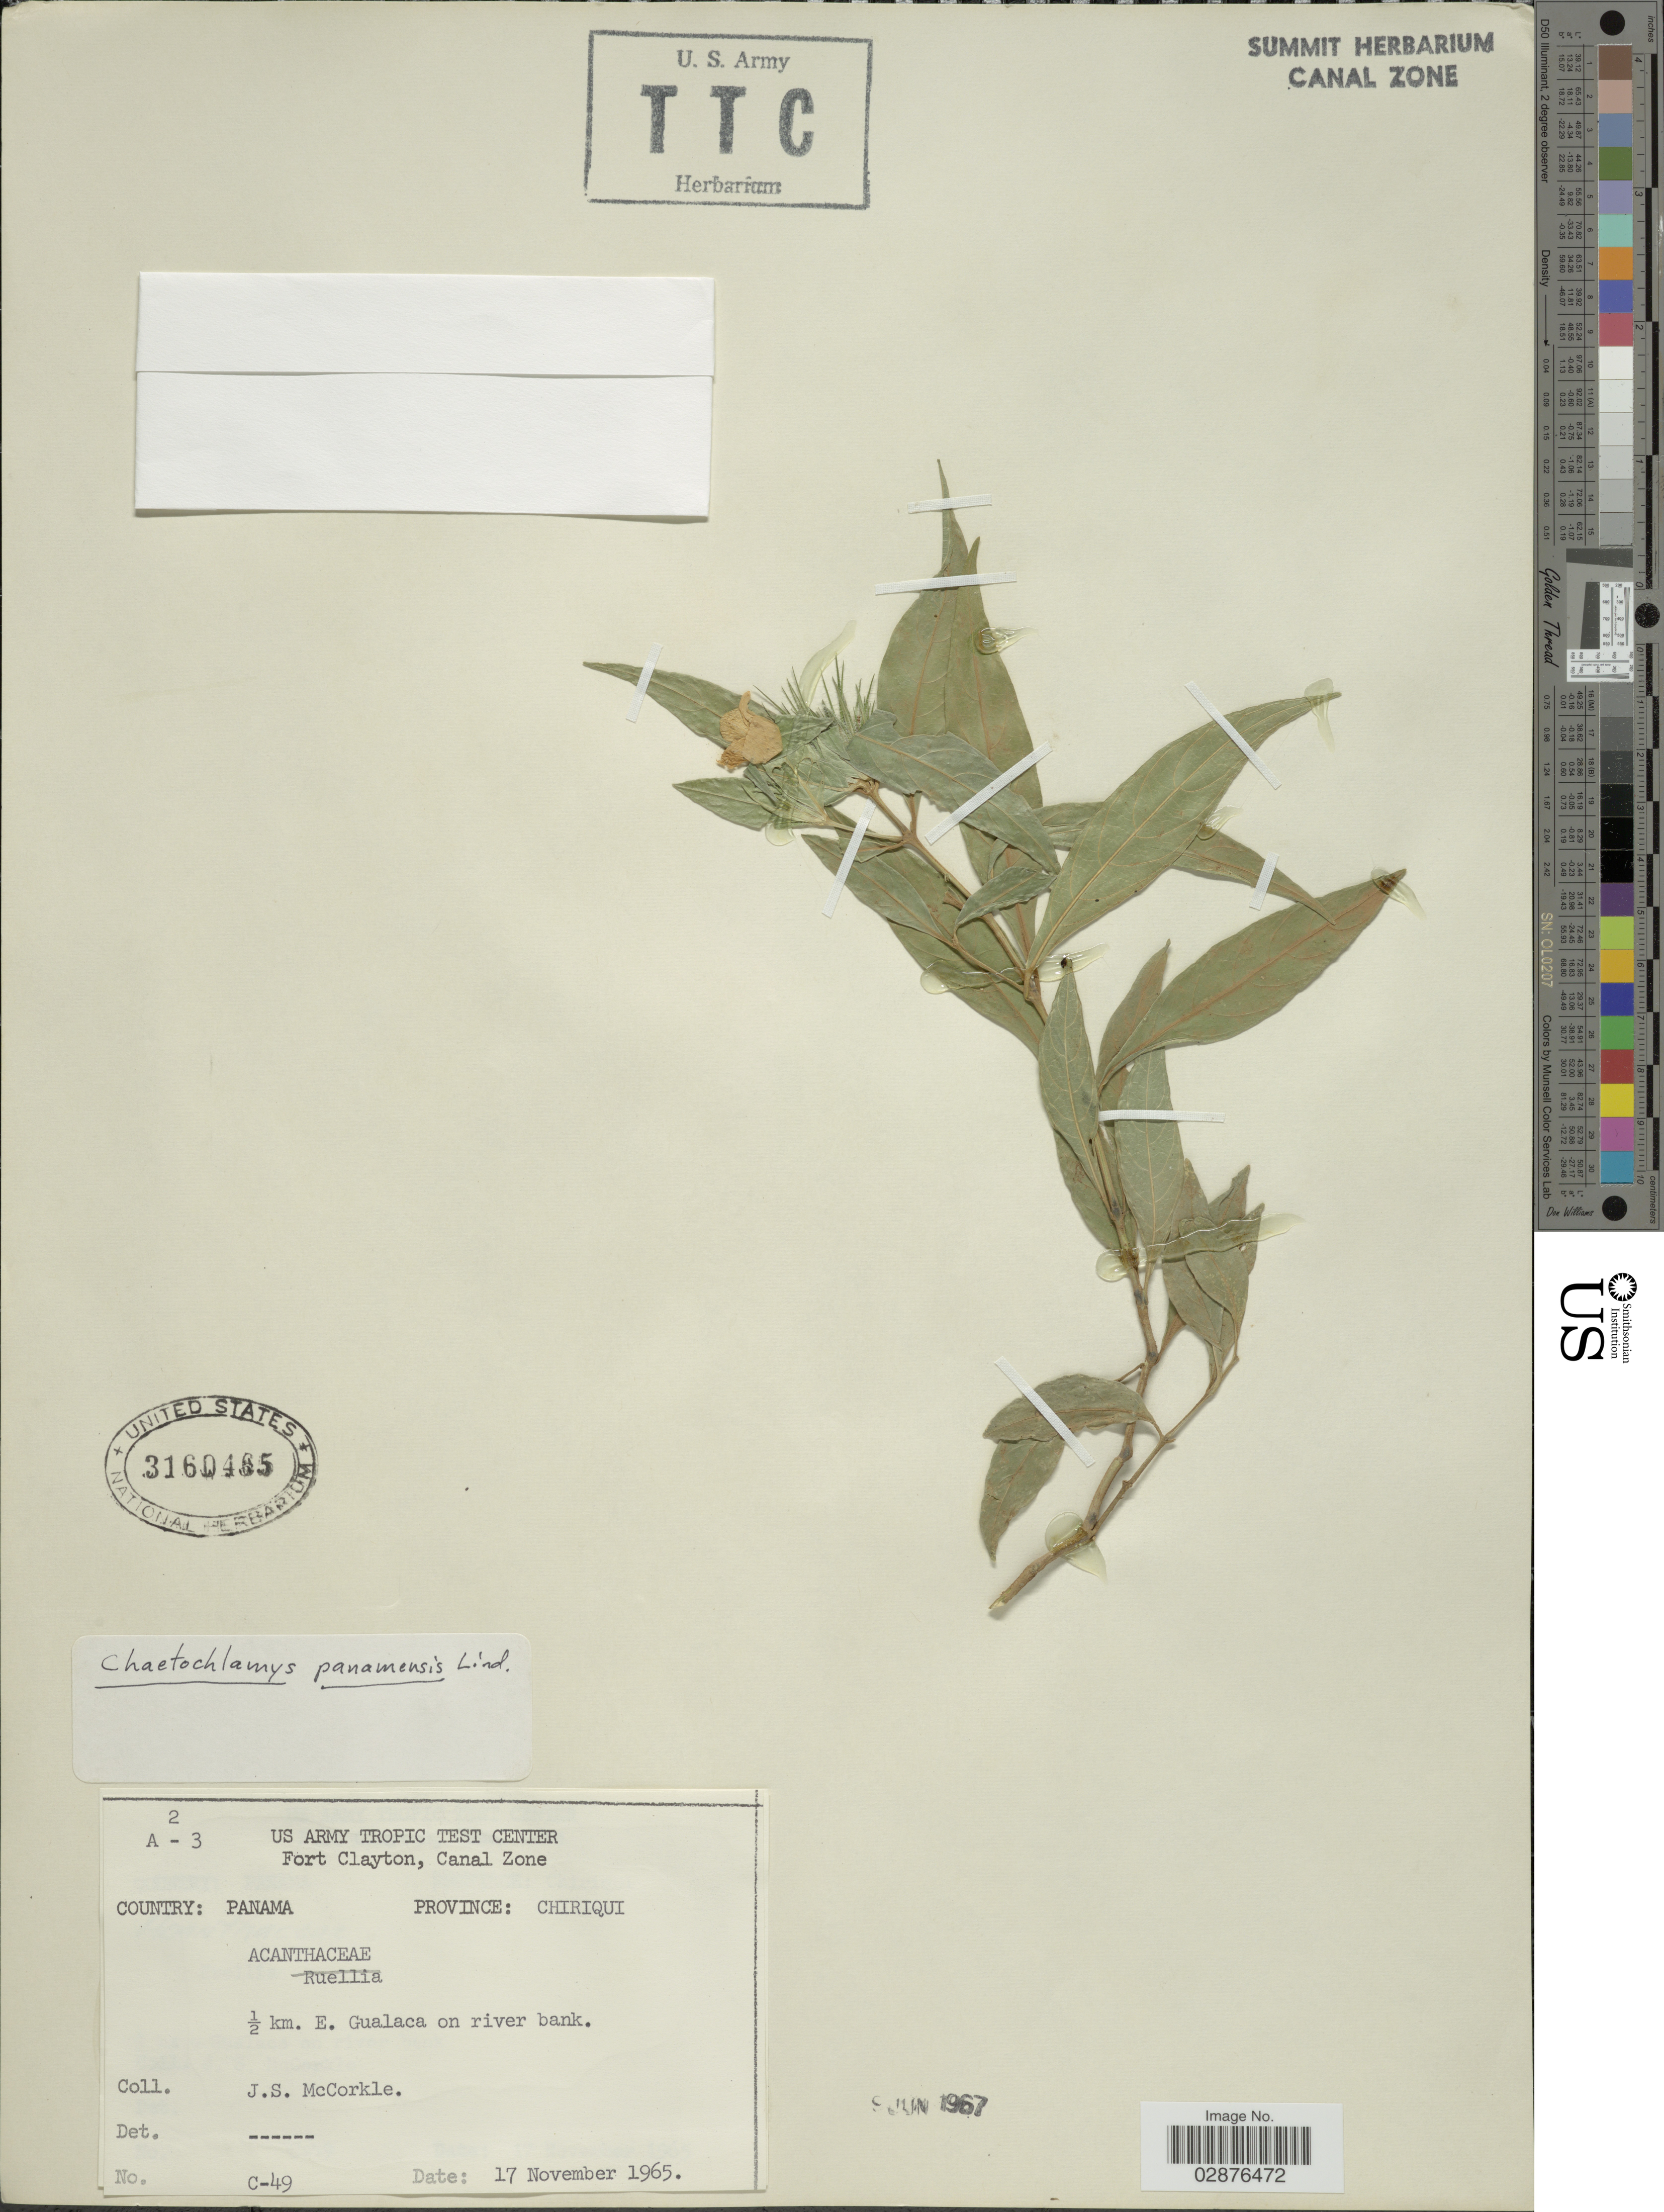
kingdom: Plantae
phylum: Tracheophyta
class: Magnoliopsida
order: Lamiales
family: Acanthaceae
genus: Justicia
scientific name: Justicia isthmensis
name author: T.F. Daniel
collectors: J. McCorkle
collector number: C-49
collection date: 1965-11-17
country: Panama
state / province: Chiriqui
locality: ½ km. E. Gualaca on river bank.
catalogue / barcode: US 3160465